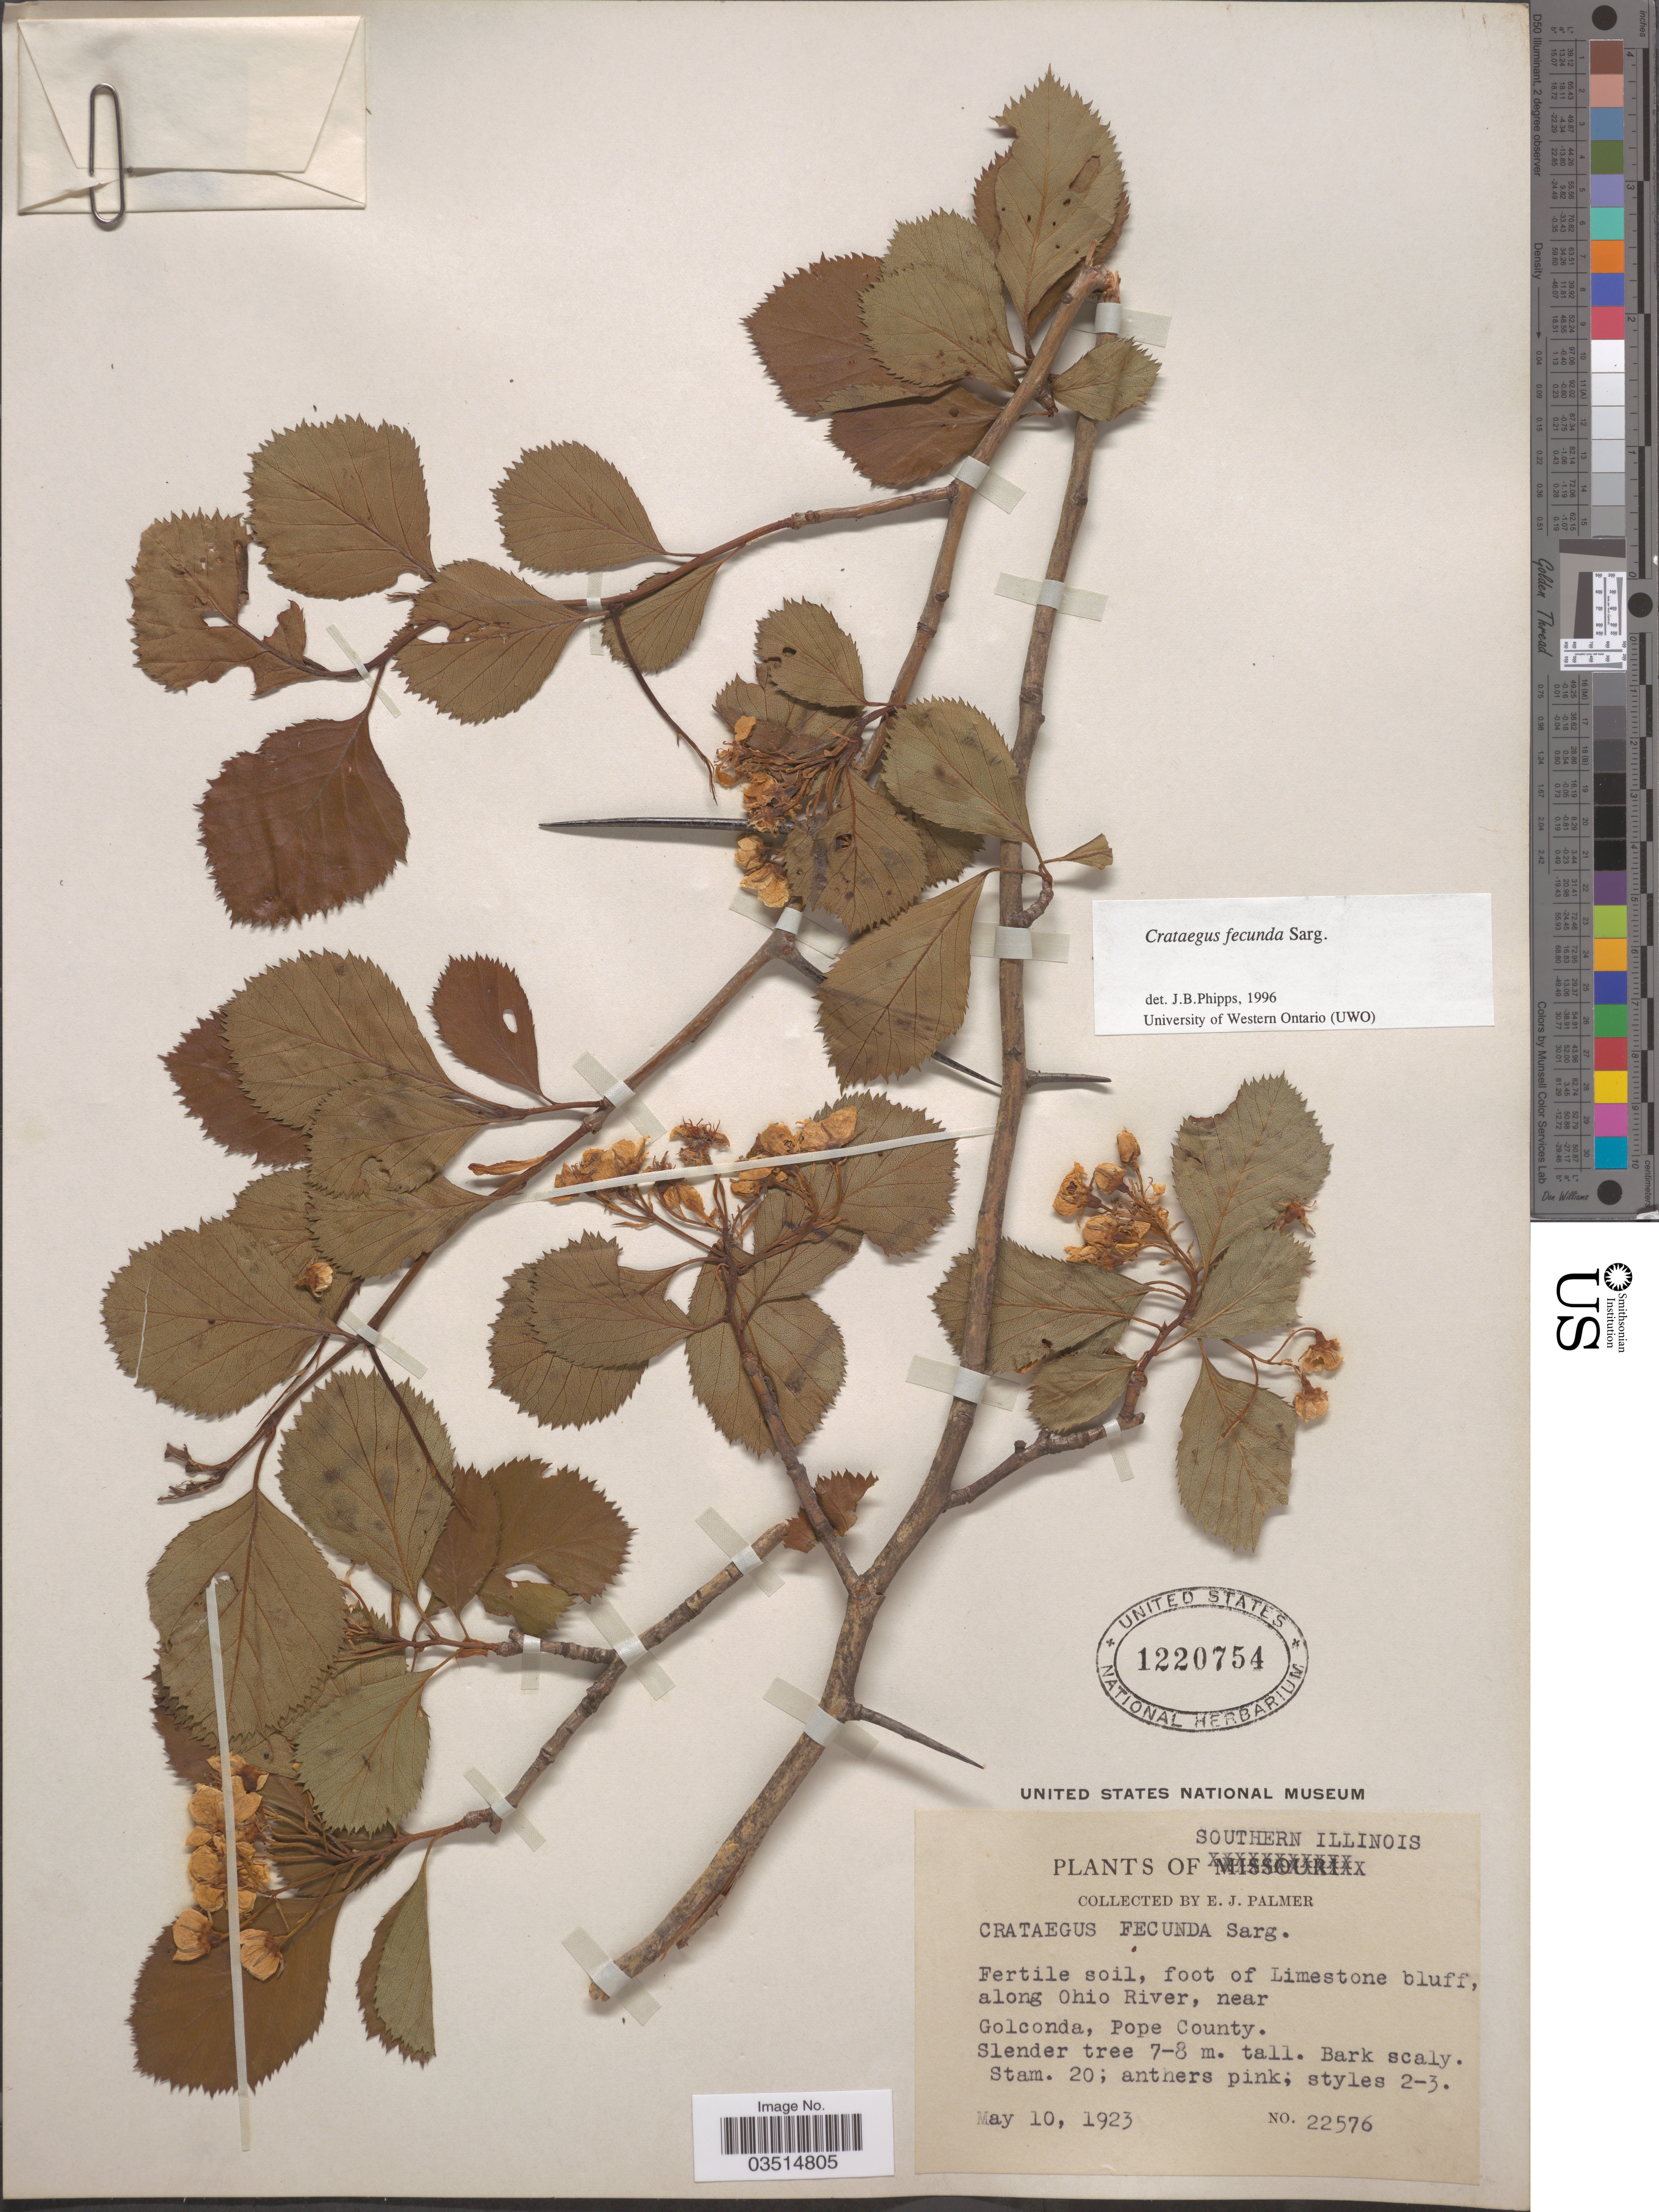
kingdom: Plantae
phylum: Tracheophyta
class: Magnoliopsida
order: Rosales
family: Rosaceae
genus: Crataegus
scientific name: Crataegus fecunda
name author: Sarg.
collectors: E. J. Palmer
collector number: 22576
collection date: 1923-05-10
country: United States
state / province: Illinois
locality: Southern Illinois. Foot of limestoon bluff, along Ohio River, near Golconda, Pope County.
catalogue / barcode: US 1220754